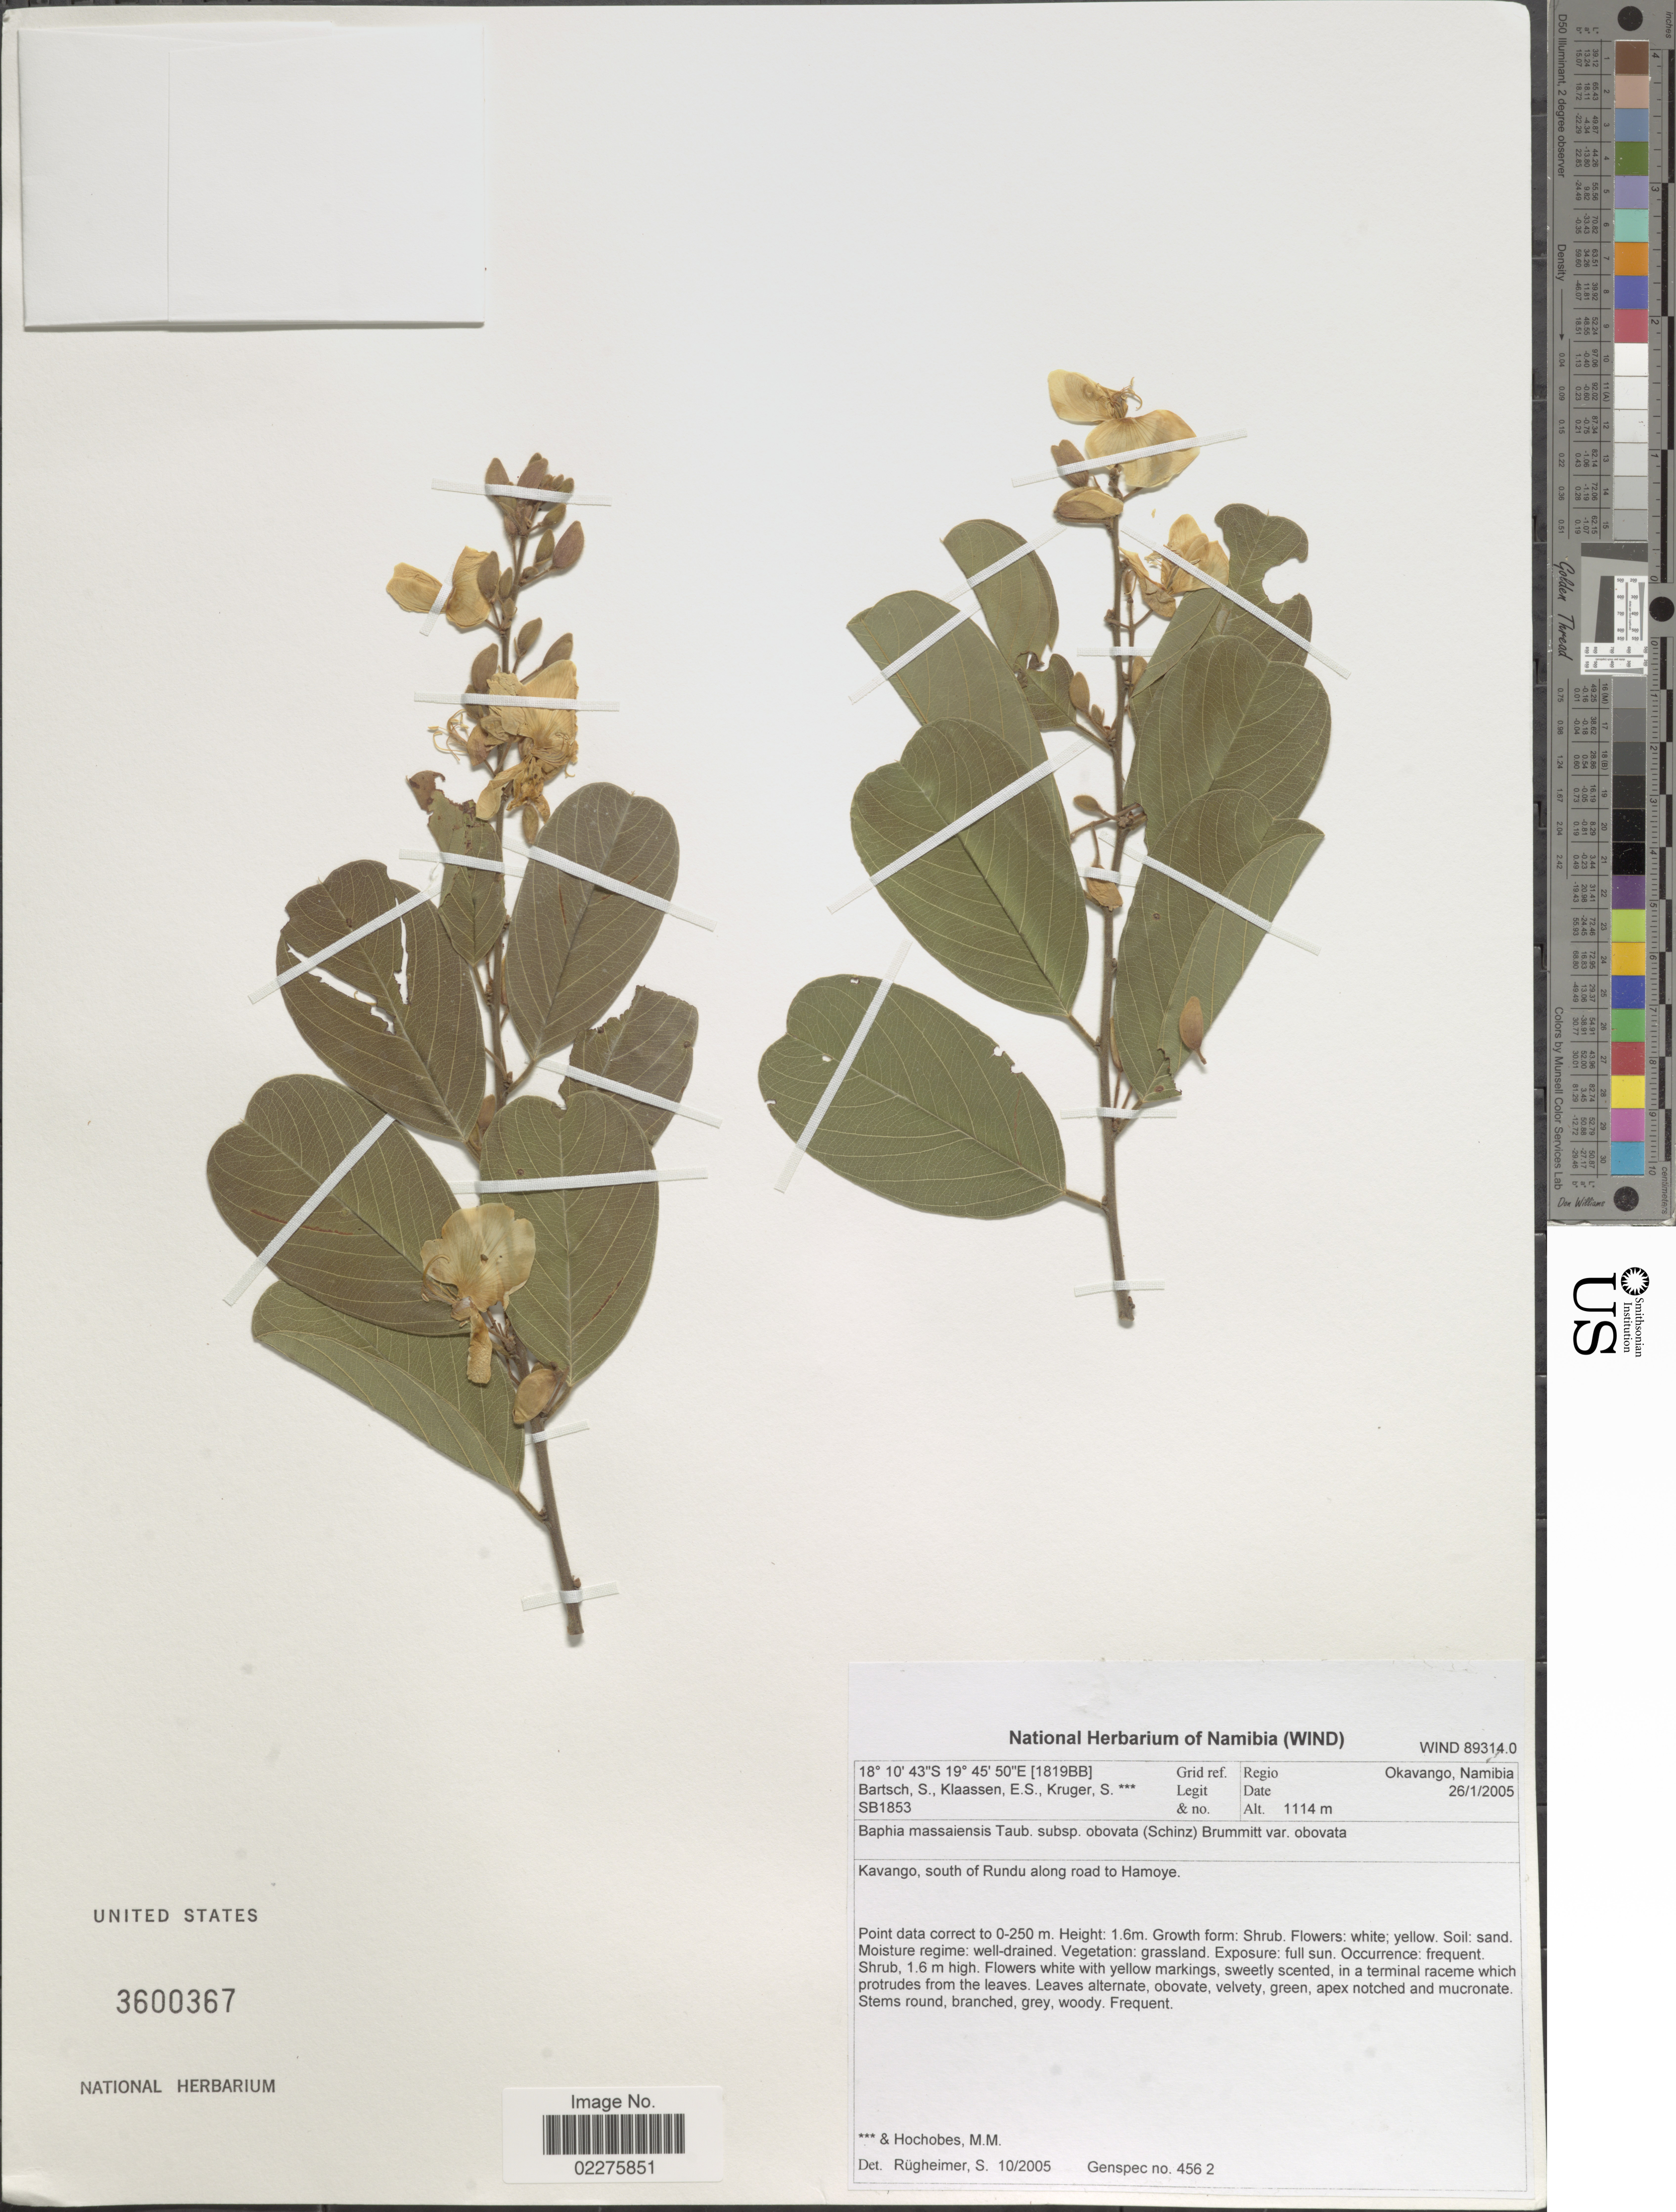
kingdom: Plantae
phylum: Tracheophyta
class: Magnoliopsida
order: Fabales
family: Fabaceae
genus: Baphia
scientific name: Baphia massaiensis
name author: Taub.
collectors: S. Bartsch, E. S. Klaassen, S. Kruger & M. Hochobes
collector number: SB1853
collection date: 2005-01-26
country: Namibia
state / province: Kavango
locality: Okavango, Kavango, south of Rundu along road to Hamoye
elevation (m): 1114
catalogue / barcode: US 3600367